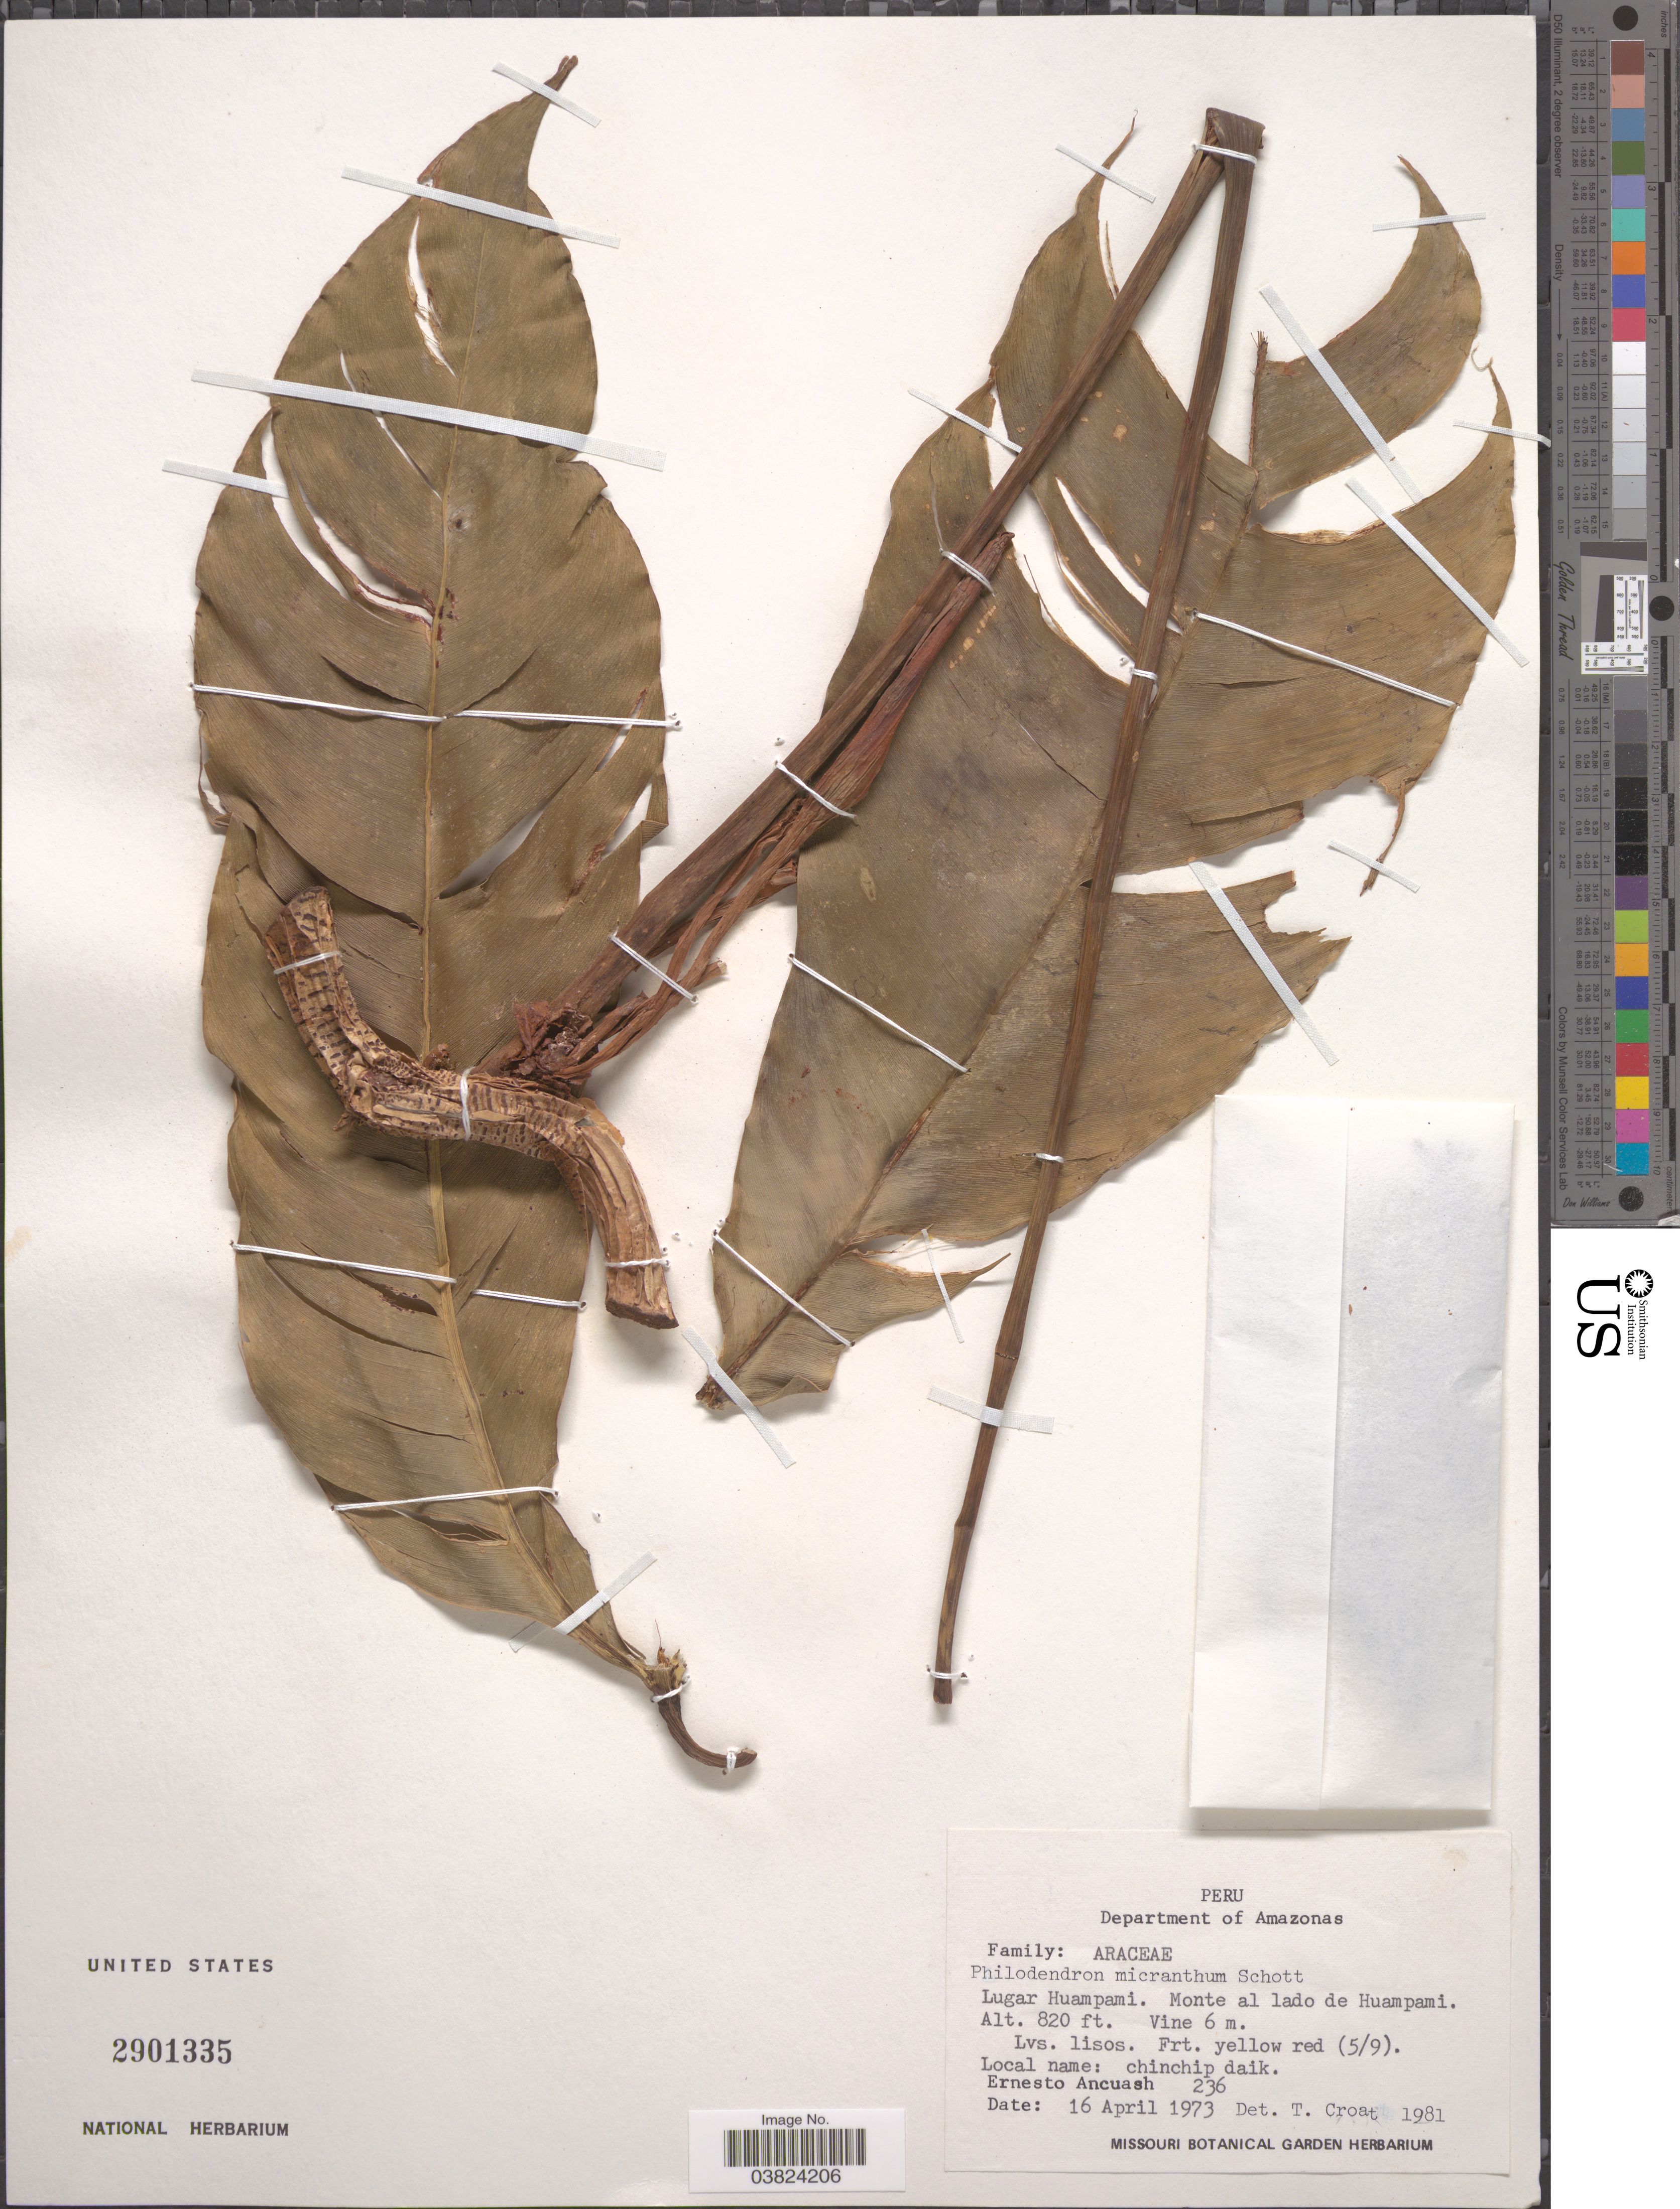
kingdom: Plantae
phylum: Tracheophyta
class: Liliopsida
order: Alismatales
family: Araceae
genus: Philodendron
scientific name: Philodendron micranthum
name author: Poepp. ex Schott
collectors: E. Ancuash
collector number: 236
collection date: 1973-04-16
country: Peru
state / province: Amazonas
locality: Department of Amazonas. Lugar Huampami. Monte al lado de Huampami.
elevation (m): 250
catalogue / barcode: US 2901335